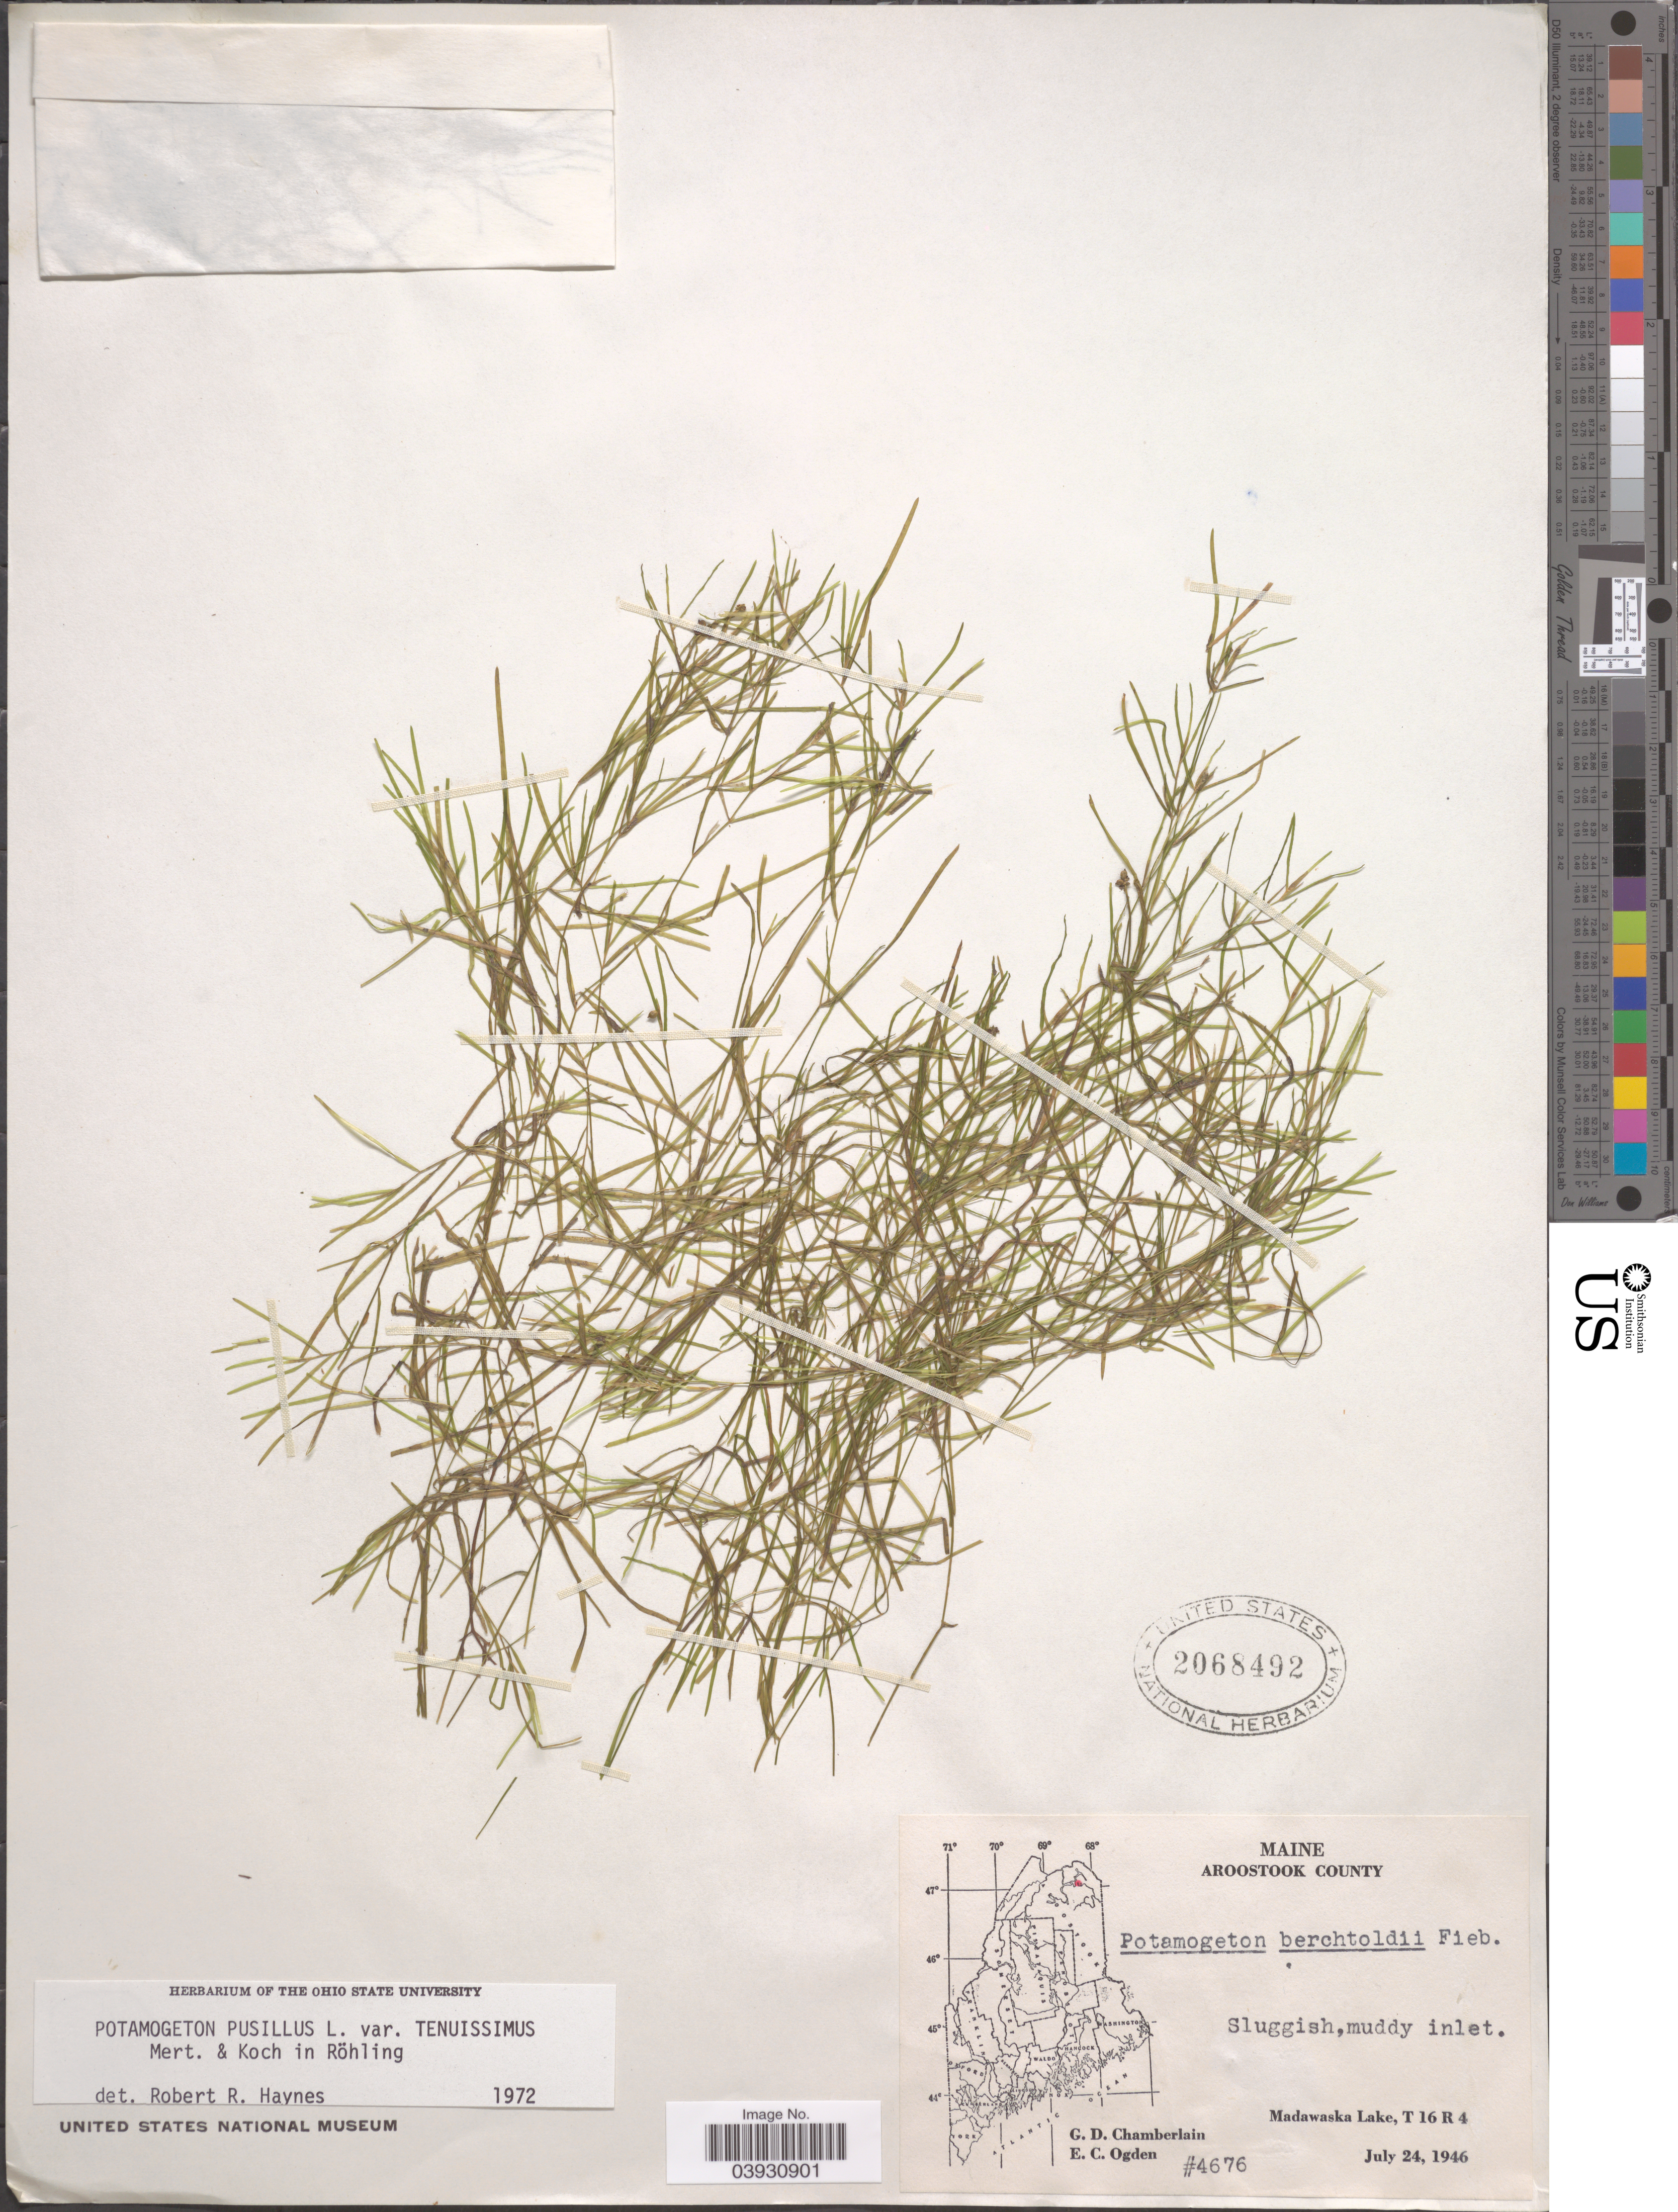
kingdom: Plantae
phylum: Tracheophyta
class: Liliopsida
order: Alismatales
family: Potamogetonaceae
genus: Potamogeton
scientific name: Potamogeton pusillus subsp. tenuissimus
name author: Mert. & W.D.J. Koch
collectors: G. D. Chamberlain & E. Ogden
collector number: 4676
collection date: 1946-07-24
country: United States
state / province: Maine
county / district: Aroostook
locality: Madawaska Lake, T 16 R 4.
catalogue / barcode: US 2068492